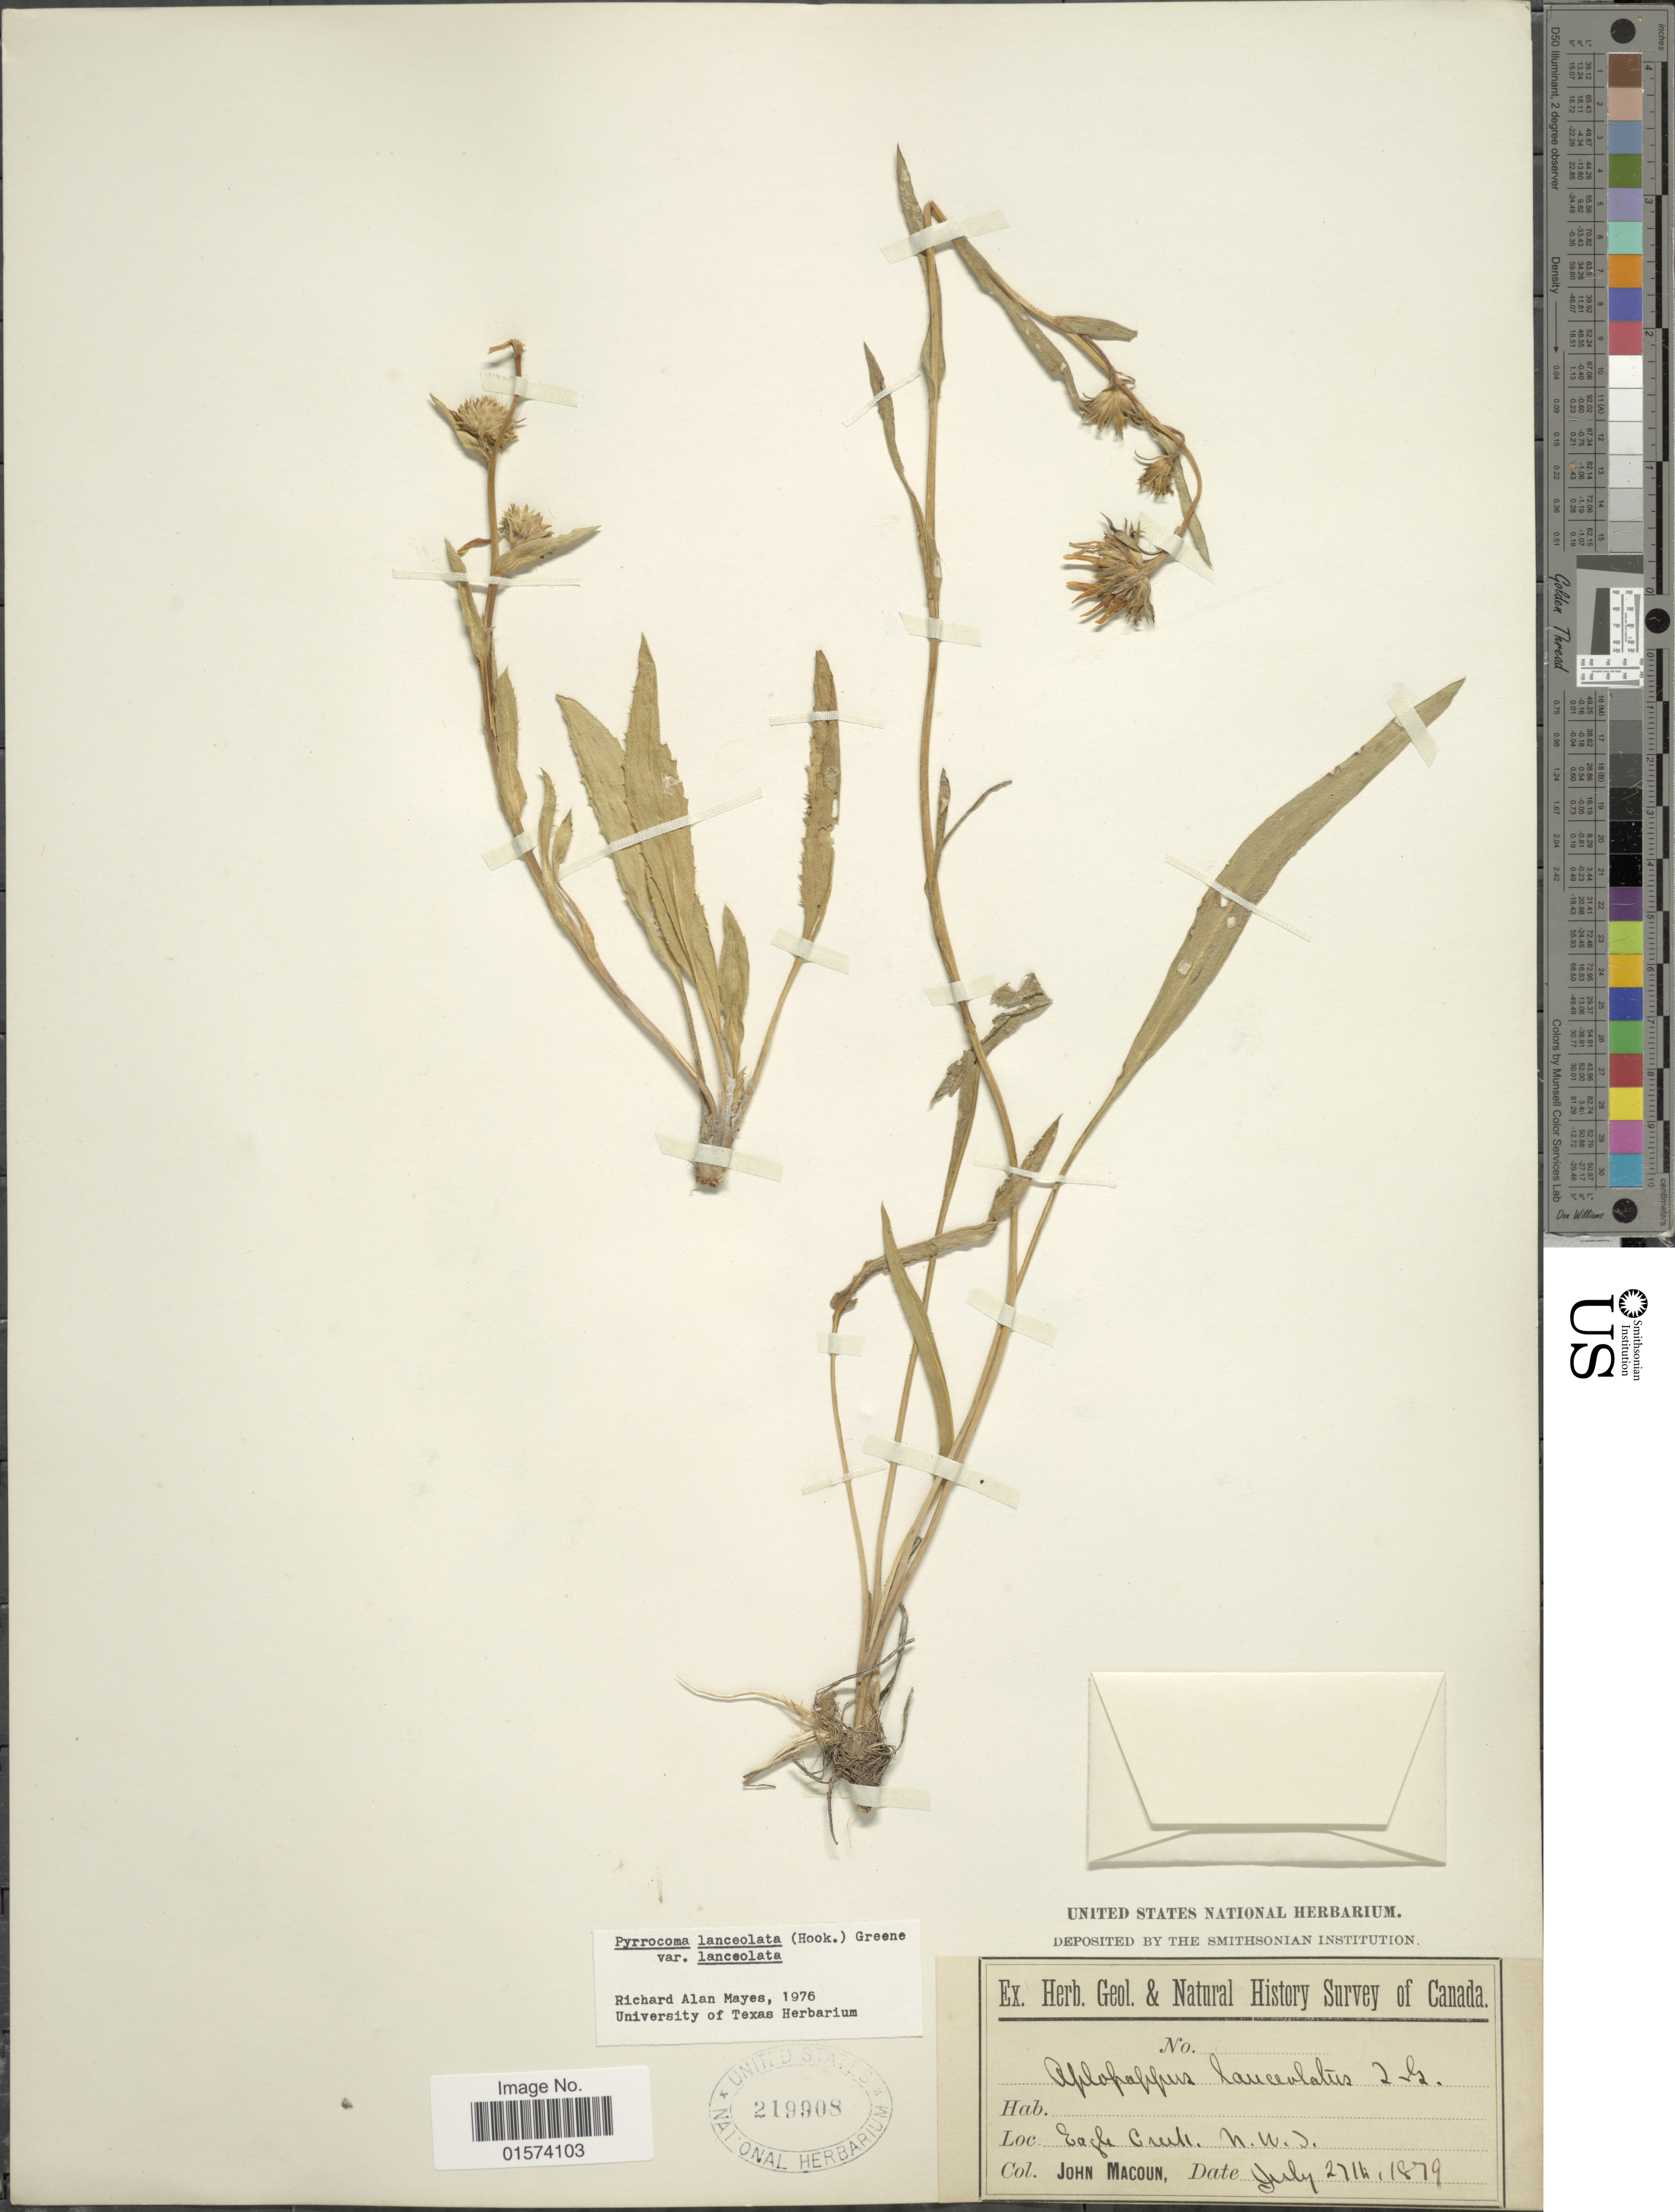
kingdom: Plantae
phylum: Tracheophyta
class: Magnoliopsida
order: Asterales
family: Asteraceae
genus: Pyrrocoma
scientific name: Pyrrocoma lanceolata var. lanceolata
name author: (Hook.) Greene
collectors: J. Macoun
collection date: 1879-07-27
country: Canada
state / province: Northwest Territories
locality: Eagle Creek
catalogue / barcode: US 219908